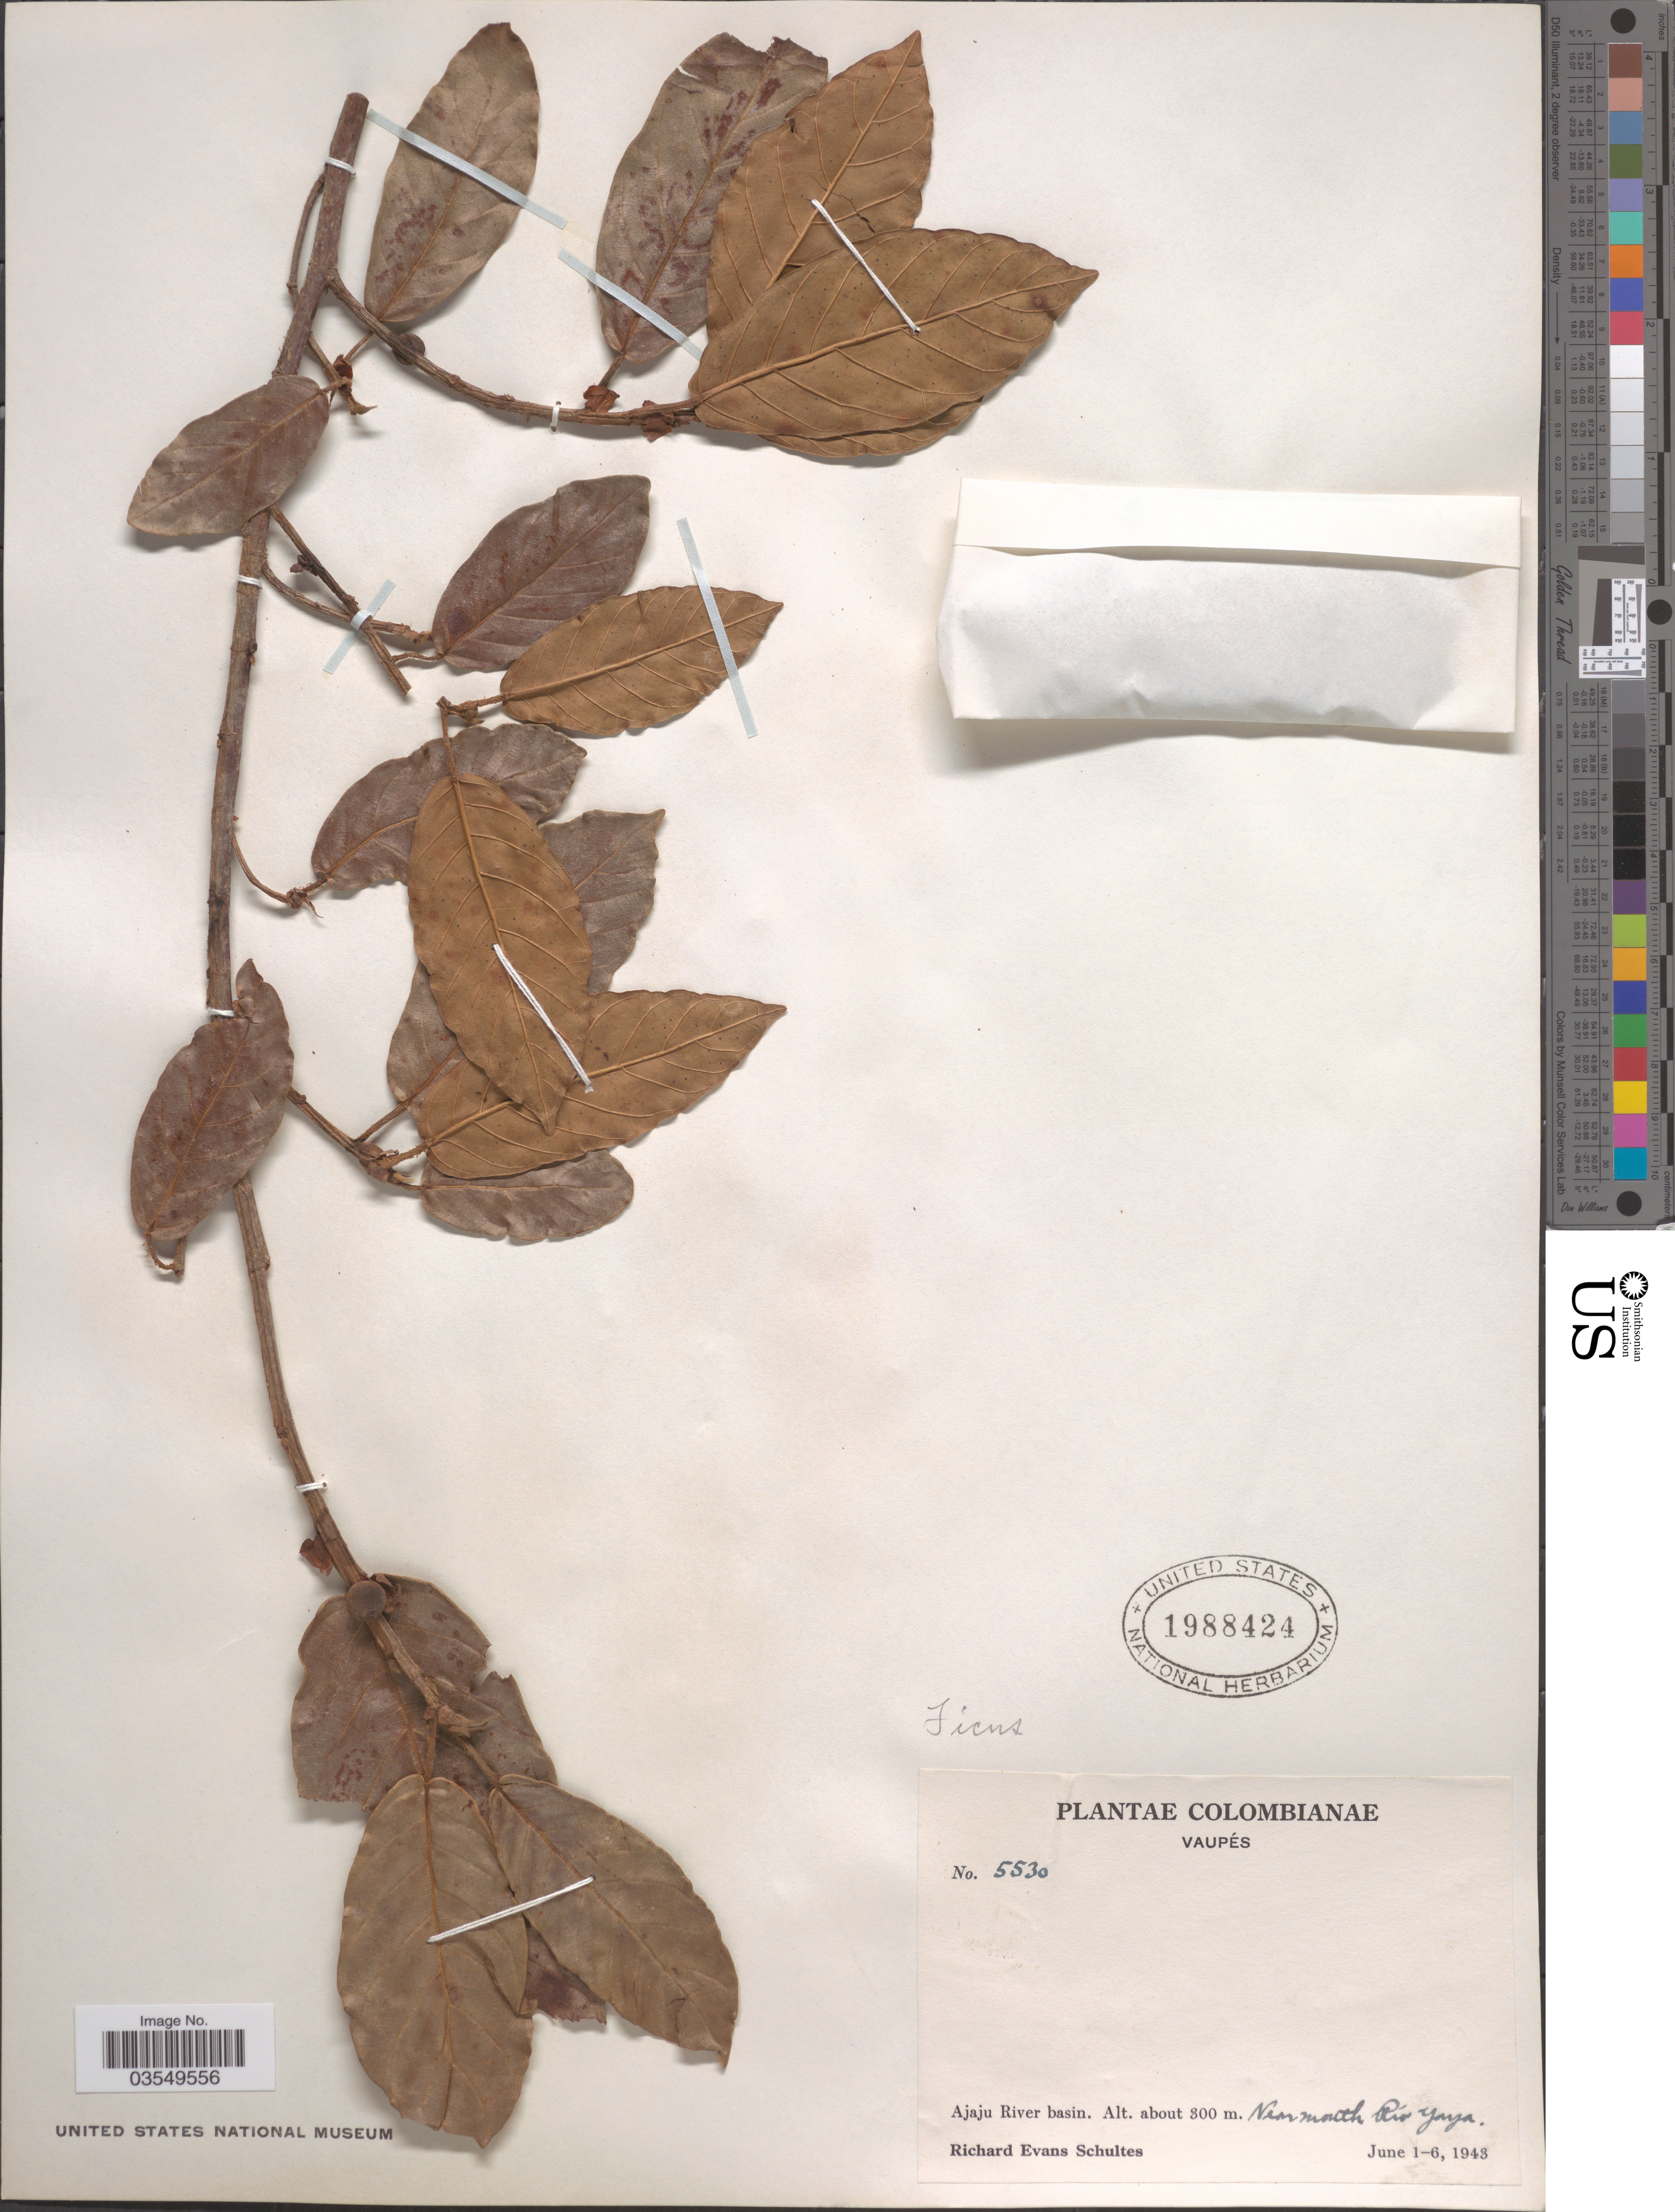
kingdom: Plantae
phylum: Tracheophyta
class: Magnoliopsida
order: Rosales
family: Moraceae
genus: Ficus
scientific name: Ficus llanensis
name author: Dugand G.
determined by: Mitidieri, Nicole, (WIS), University of Wisconsin - Madison (UNITED STATES)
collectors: R. E. Schultes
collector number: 5530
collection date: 1943-06-01/1943-06-06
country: Colombia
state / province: Vaupés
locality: Ajaju River basin. Near mouth Río Yaya.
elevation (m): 300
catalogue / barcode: US 1988424